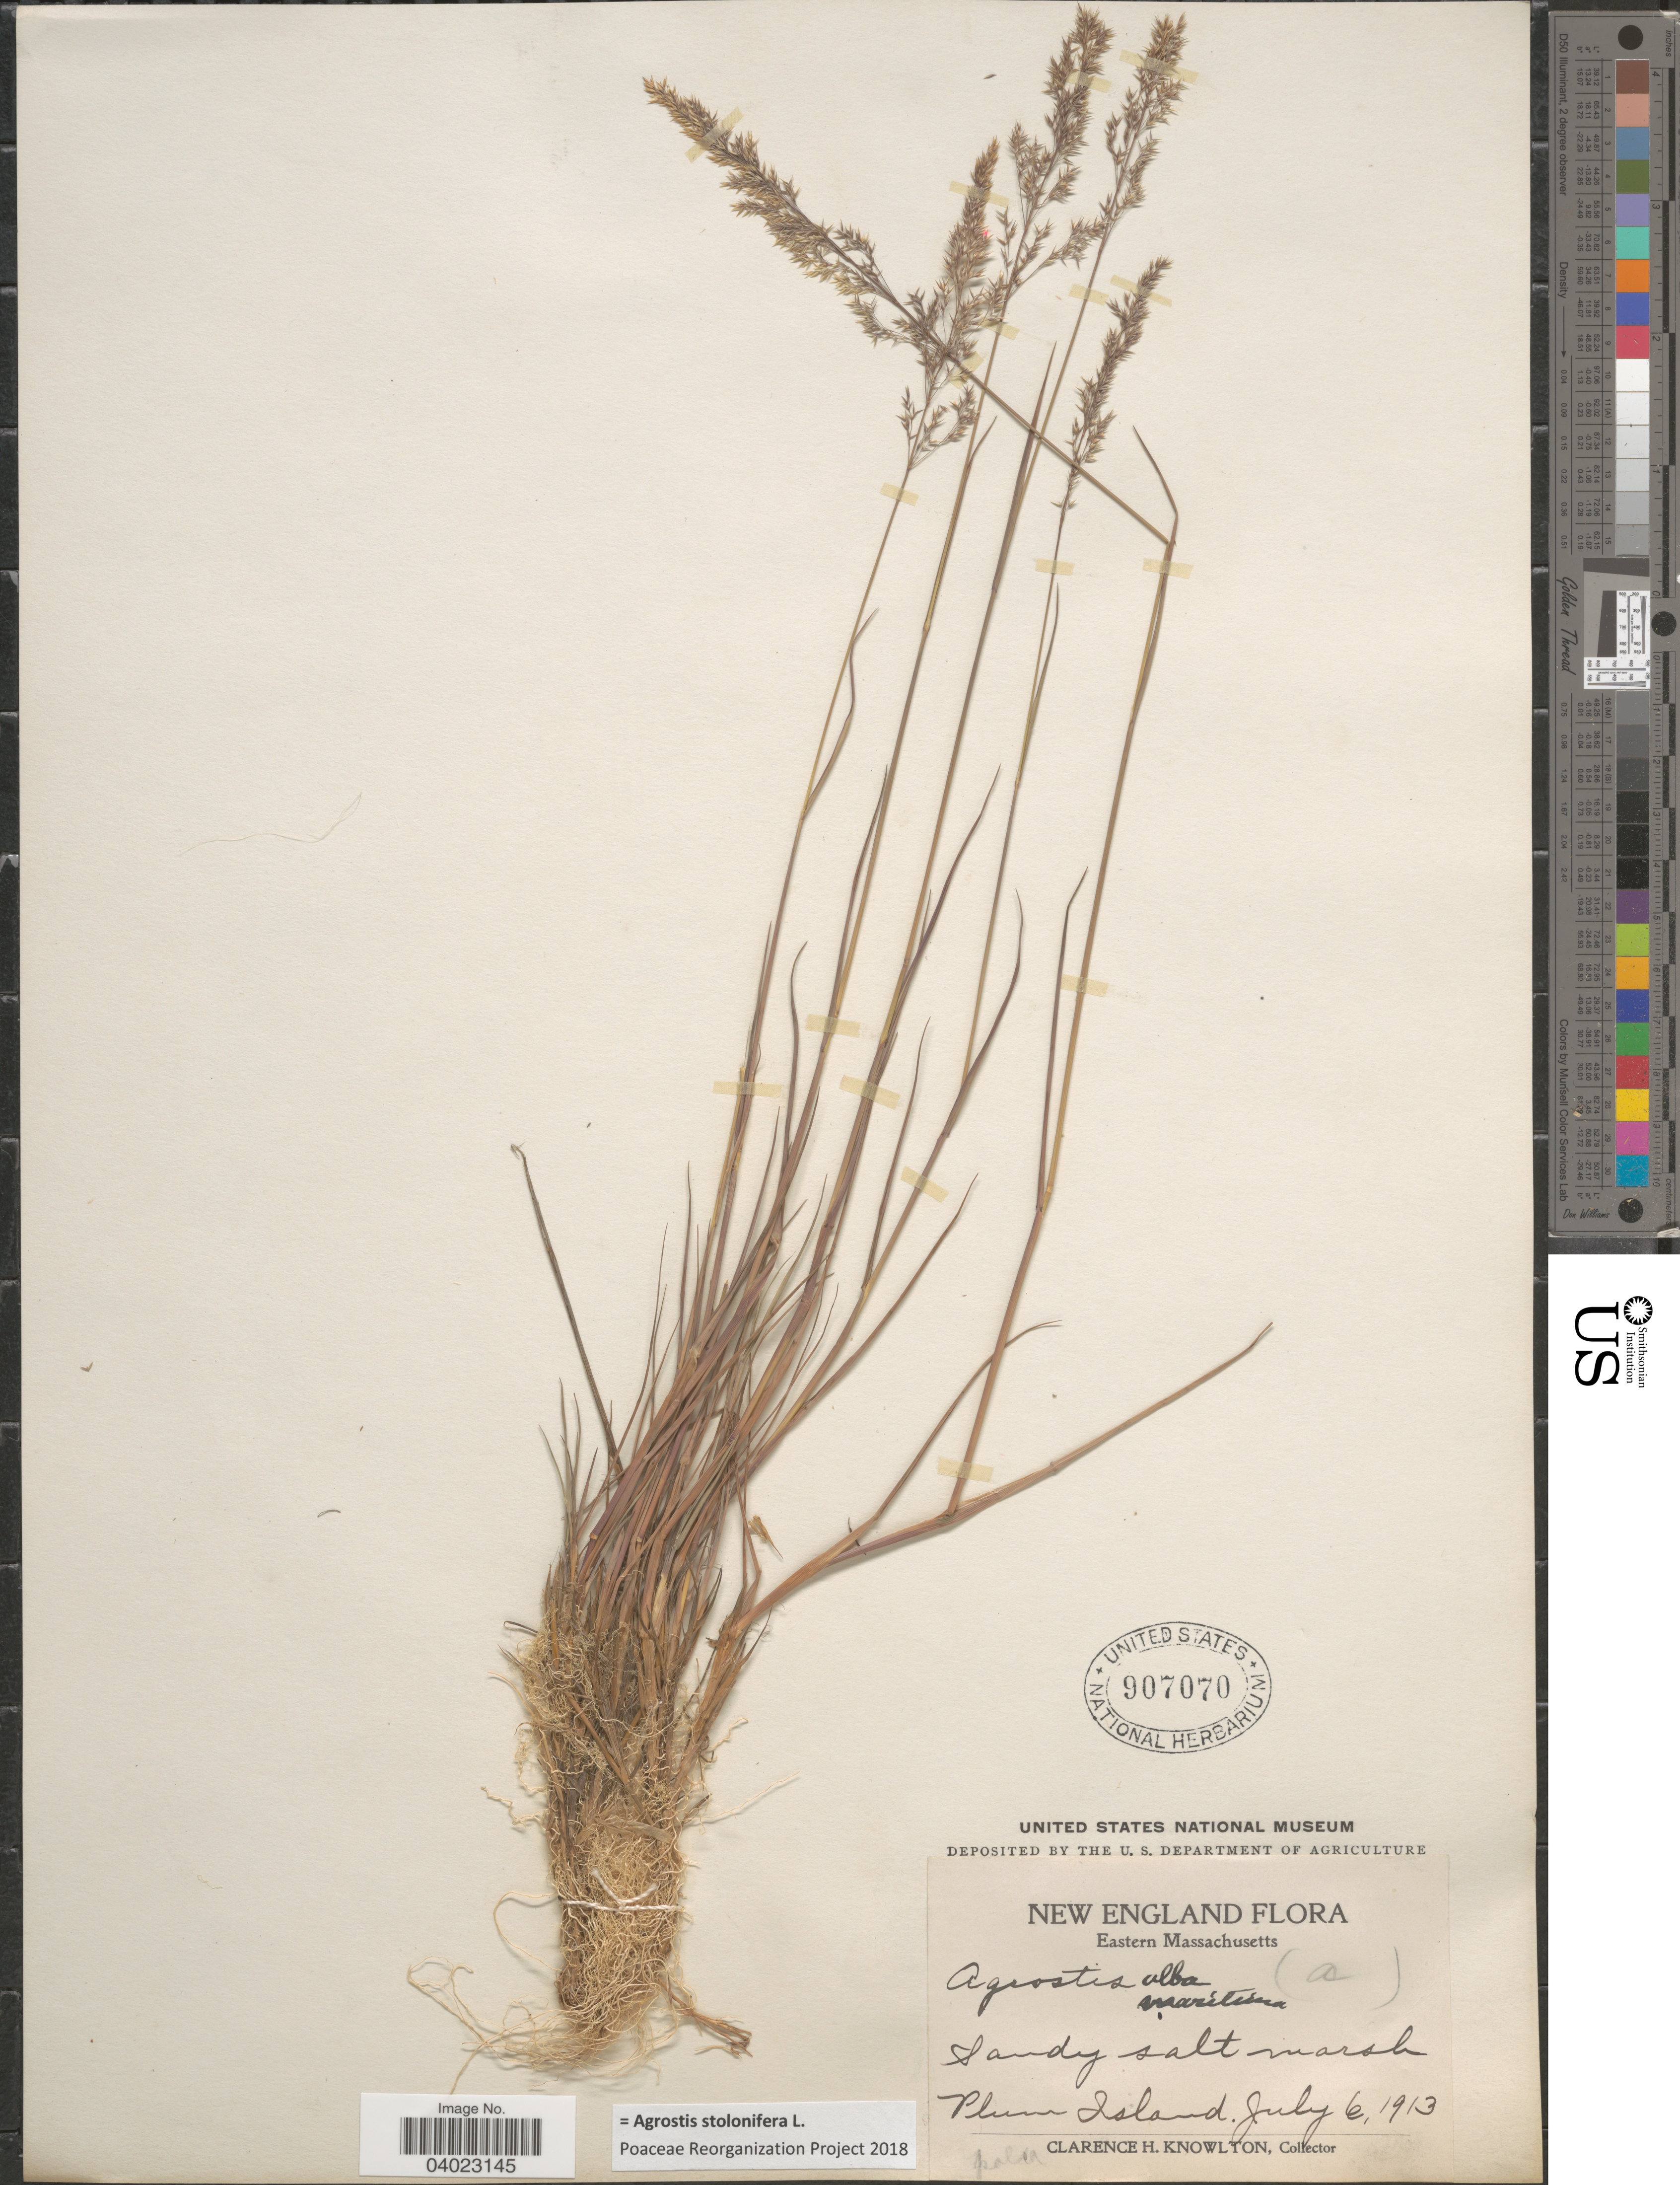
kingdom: Plantae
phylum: Tracheophyta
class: Liliopsida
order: Poales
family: Poaceae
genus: Agrostis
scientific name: Agrostis stolonifera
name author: L.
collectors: C. H. Knowlton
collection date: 1913-07-06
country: United States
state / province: Massachusetts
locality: New England. Eastern Massachusetts. Sandy salt marsh. Plum Island.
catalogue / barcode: US 907070